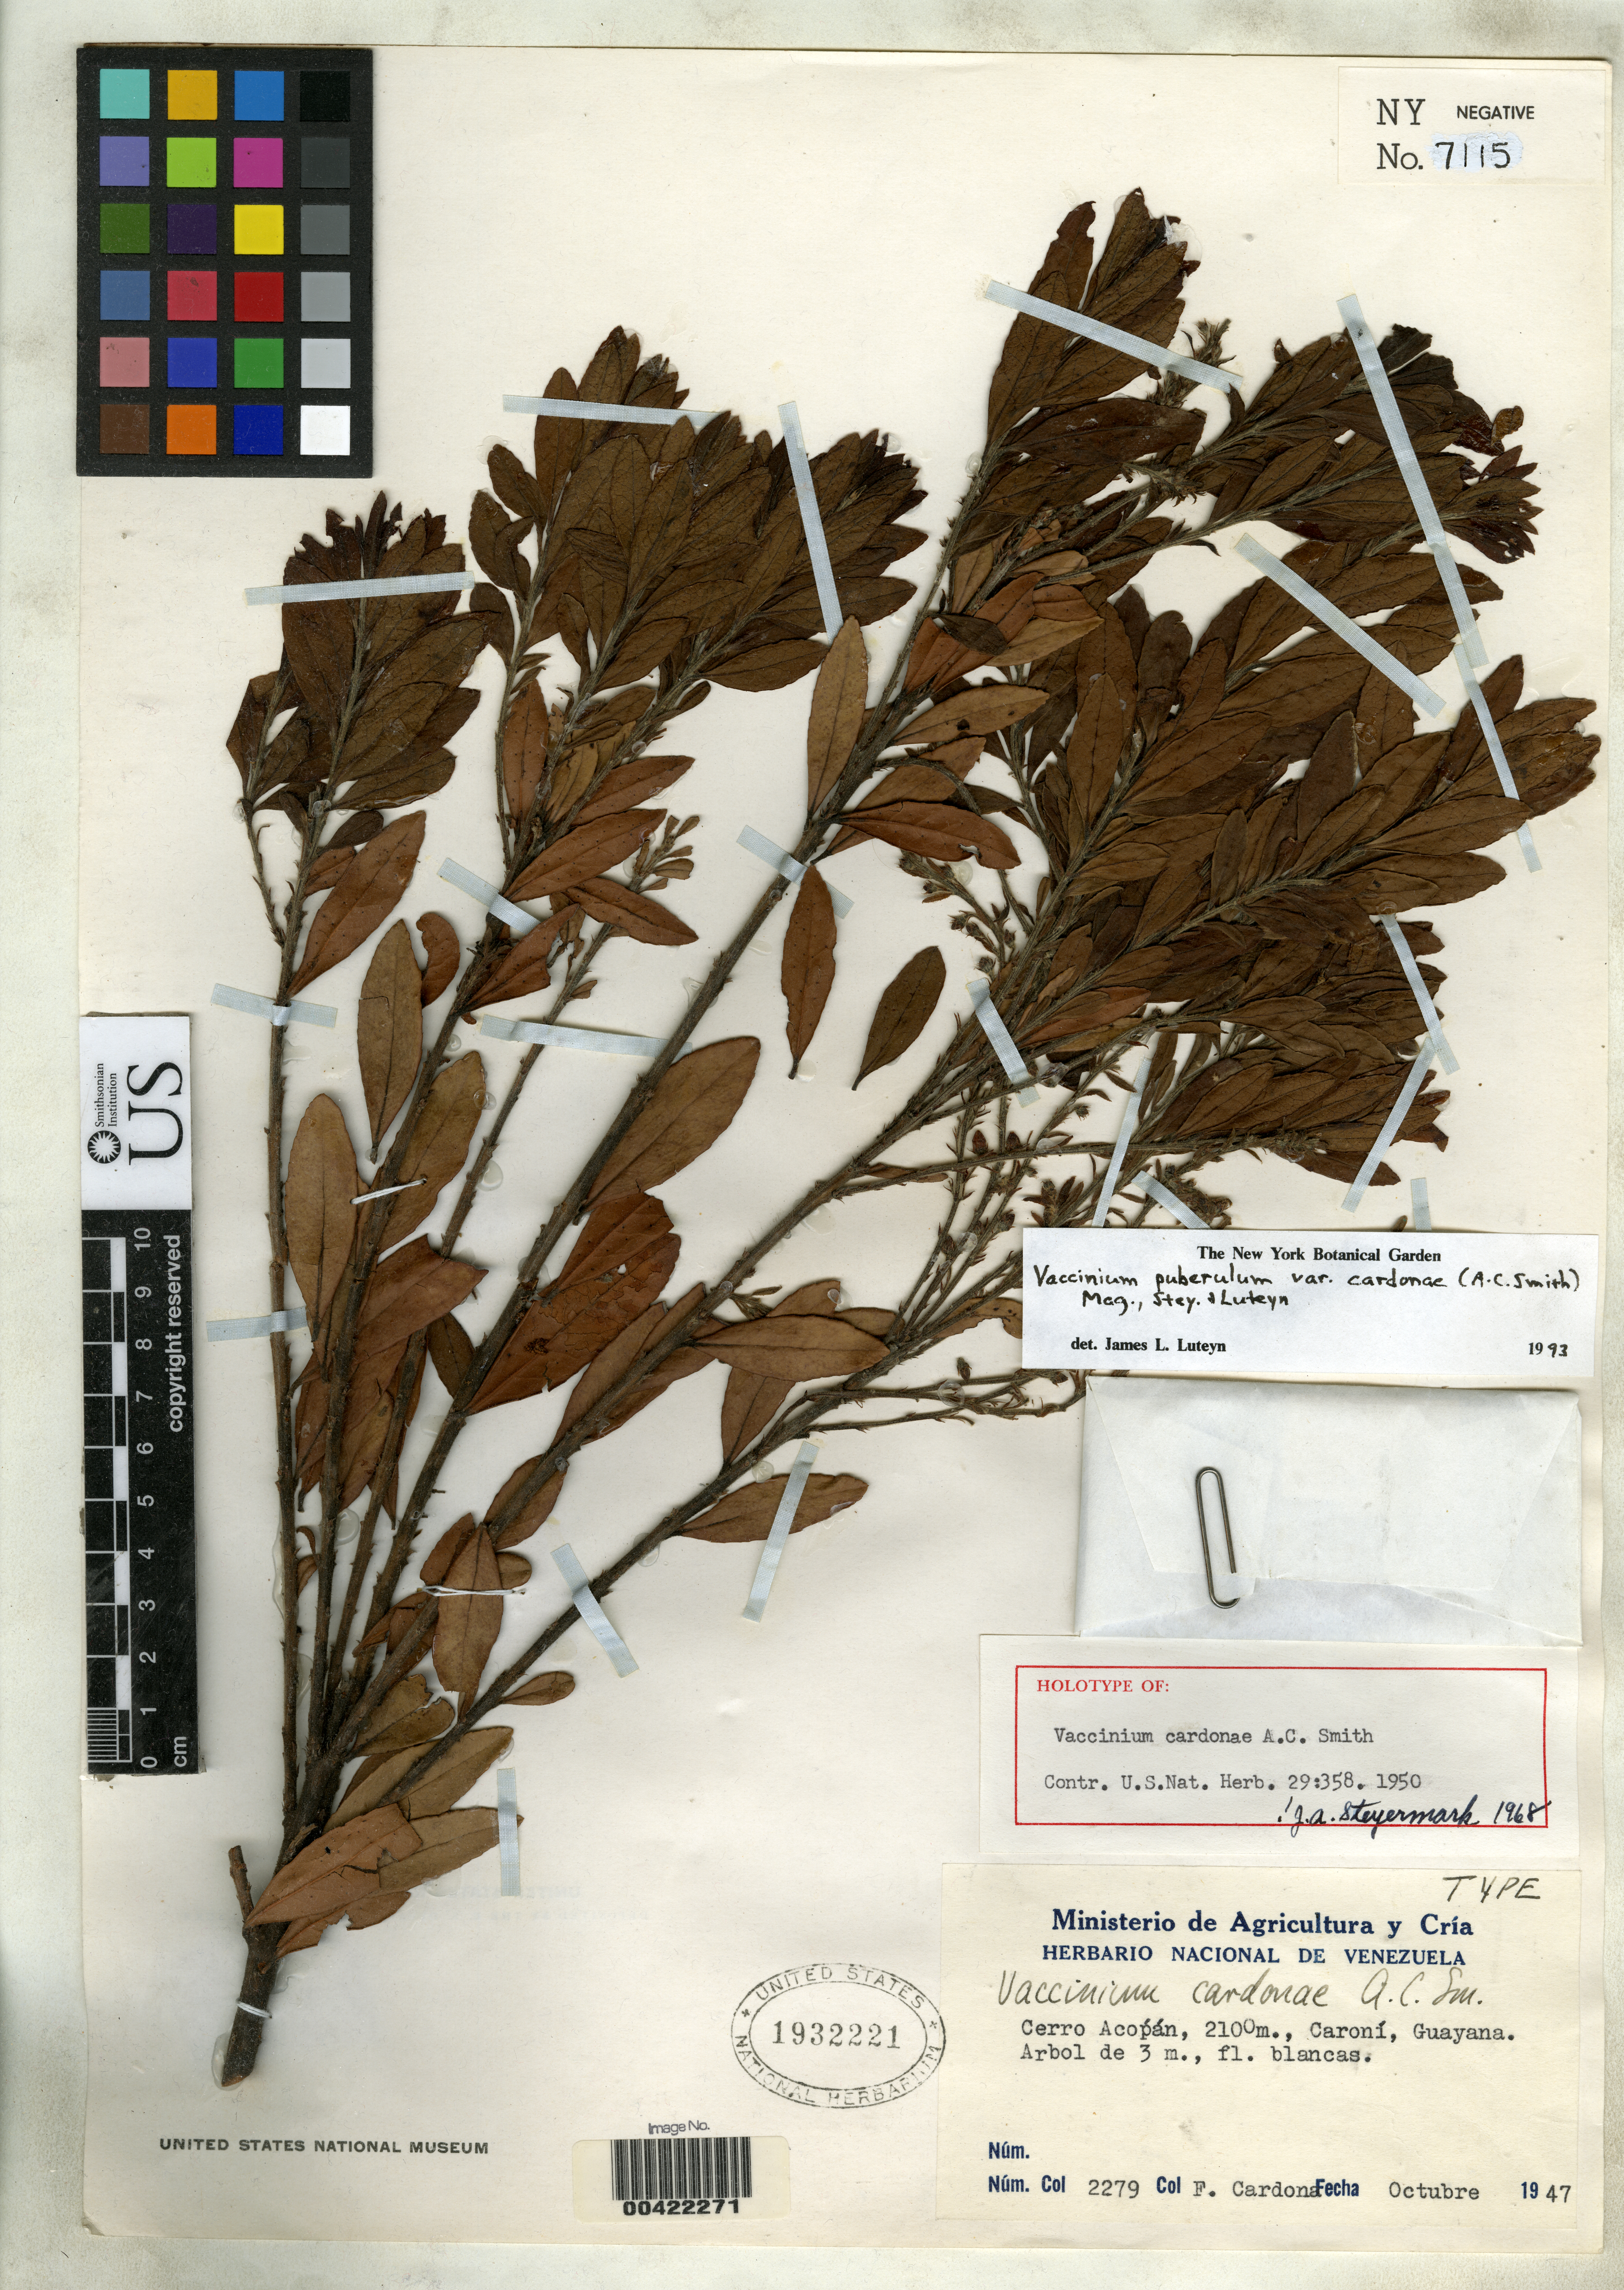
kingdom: Plantae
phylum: Tracheophyta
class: Magnoliopsida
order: Ericales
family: Ericaceae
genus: Vaccinium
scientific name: Vaccinium cardonae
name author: A.C. Sm.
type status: Holotype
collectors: F. Cardona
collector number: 2279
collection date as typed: Oct 1947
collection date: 1947-10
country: Venezuela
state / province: Bolivar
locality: Cerro Acopan, Caroni.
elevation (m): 2100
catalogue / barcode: US 1932221